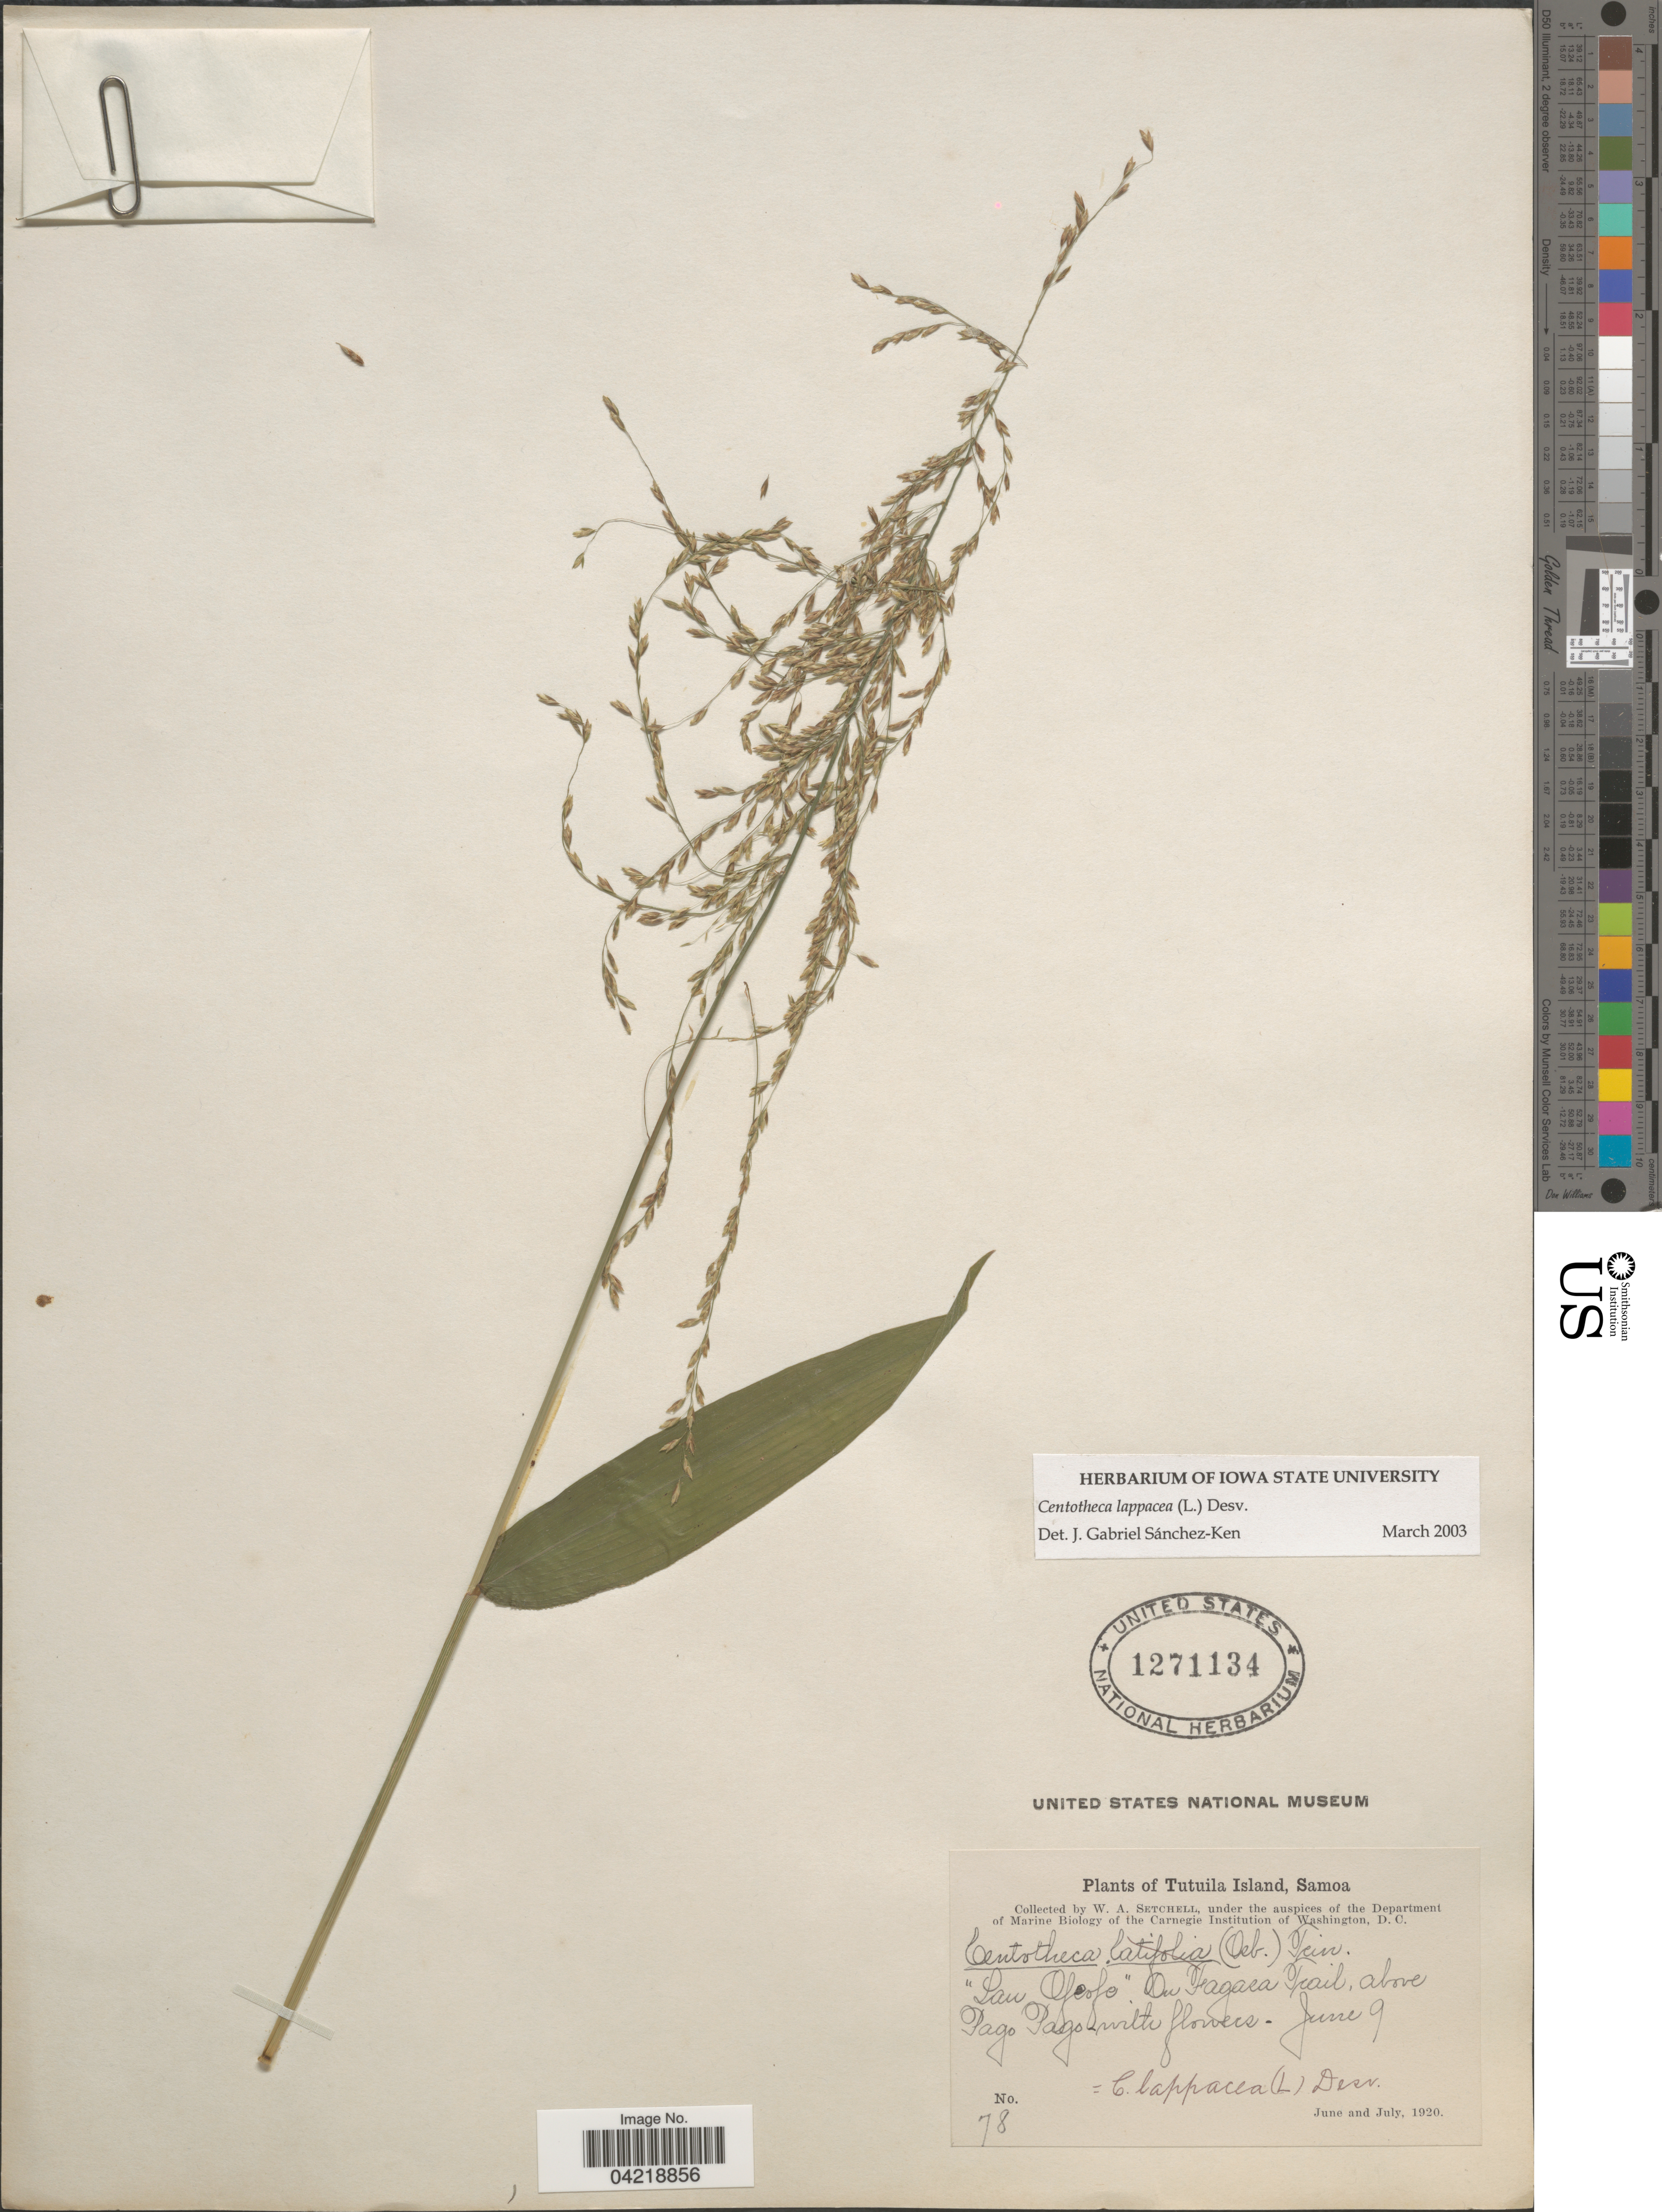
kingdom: Plantae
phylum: Tracheophyta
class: Liliopsida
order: Poales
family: Poaceae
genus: Centotheca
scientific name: Centotheca lappacea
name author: (L.) Desv.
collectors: W. Setchell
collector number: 78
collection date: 1920-06-09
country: American Samoa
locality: Tutuila Island, Samoa. On Fagasa Trail, above Pago Pago.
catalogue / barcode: US 1271134